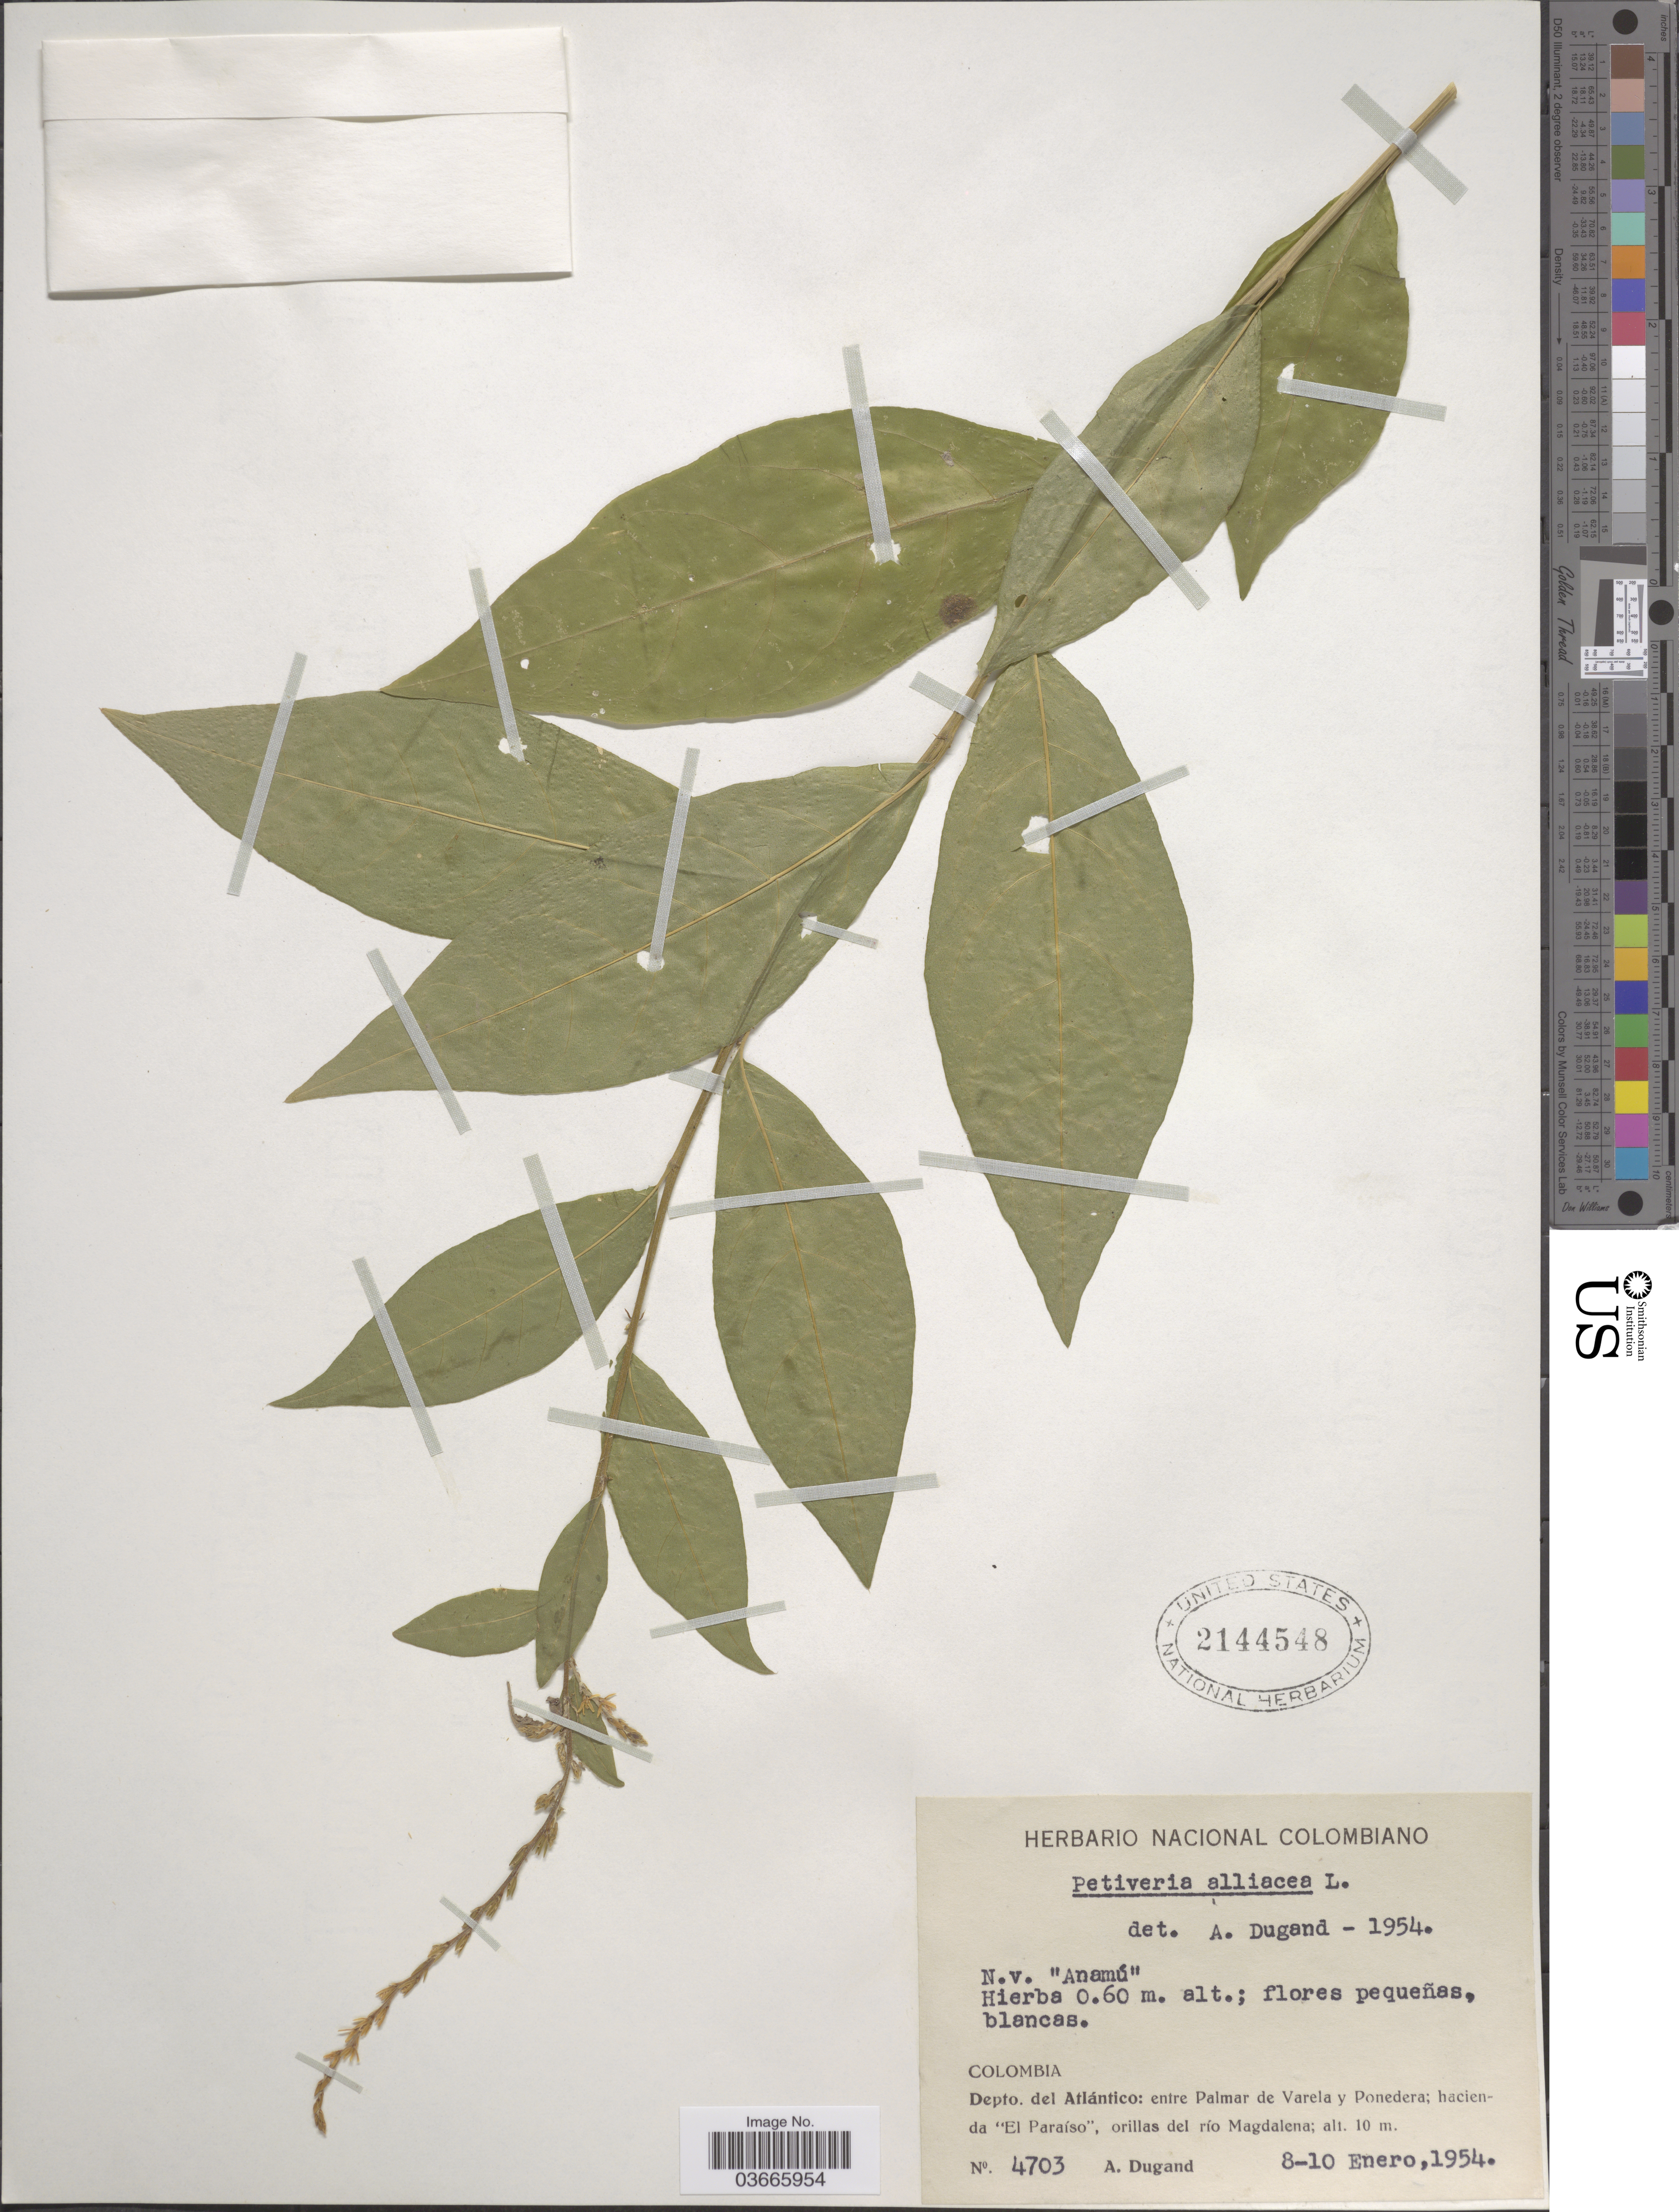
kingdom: Plantae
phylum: Tracheophyta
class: Magnoliopsida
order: Caryophyllales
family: Phytolaccaceae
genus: Petiveria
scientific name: Petiveria alliacea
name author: L.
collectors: A. Dugand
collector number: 4703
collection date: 1954-01-08/1954-01-10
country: Colombia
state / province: Atlántico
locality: Depto. del Atlántico: entre Palmar de Varela y Ponedera; hacienda "El Paraíso", orillas del río Magdalena.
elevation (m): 10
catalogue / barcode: US 2144548